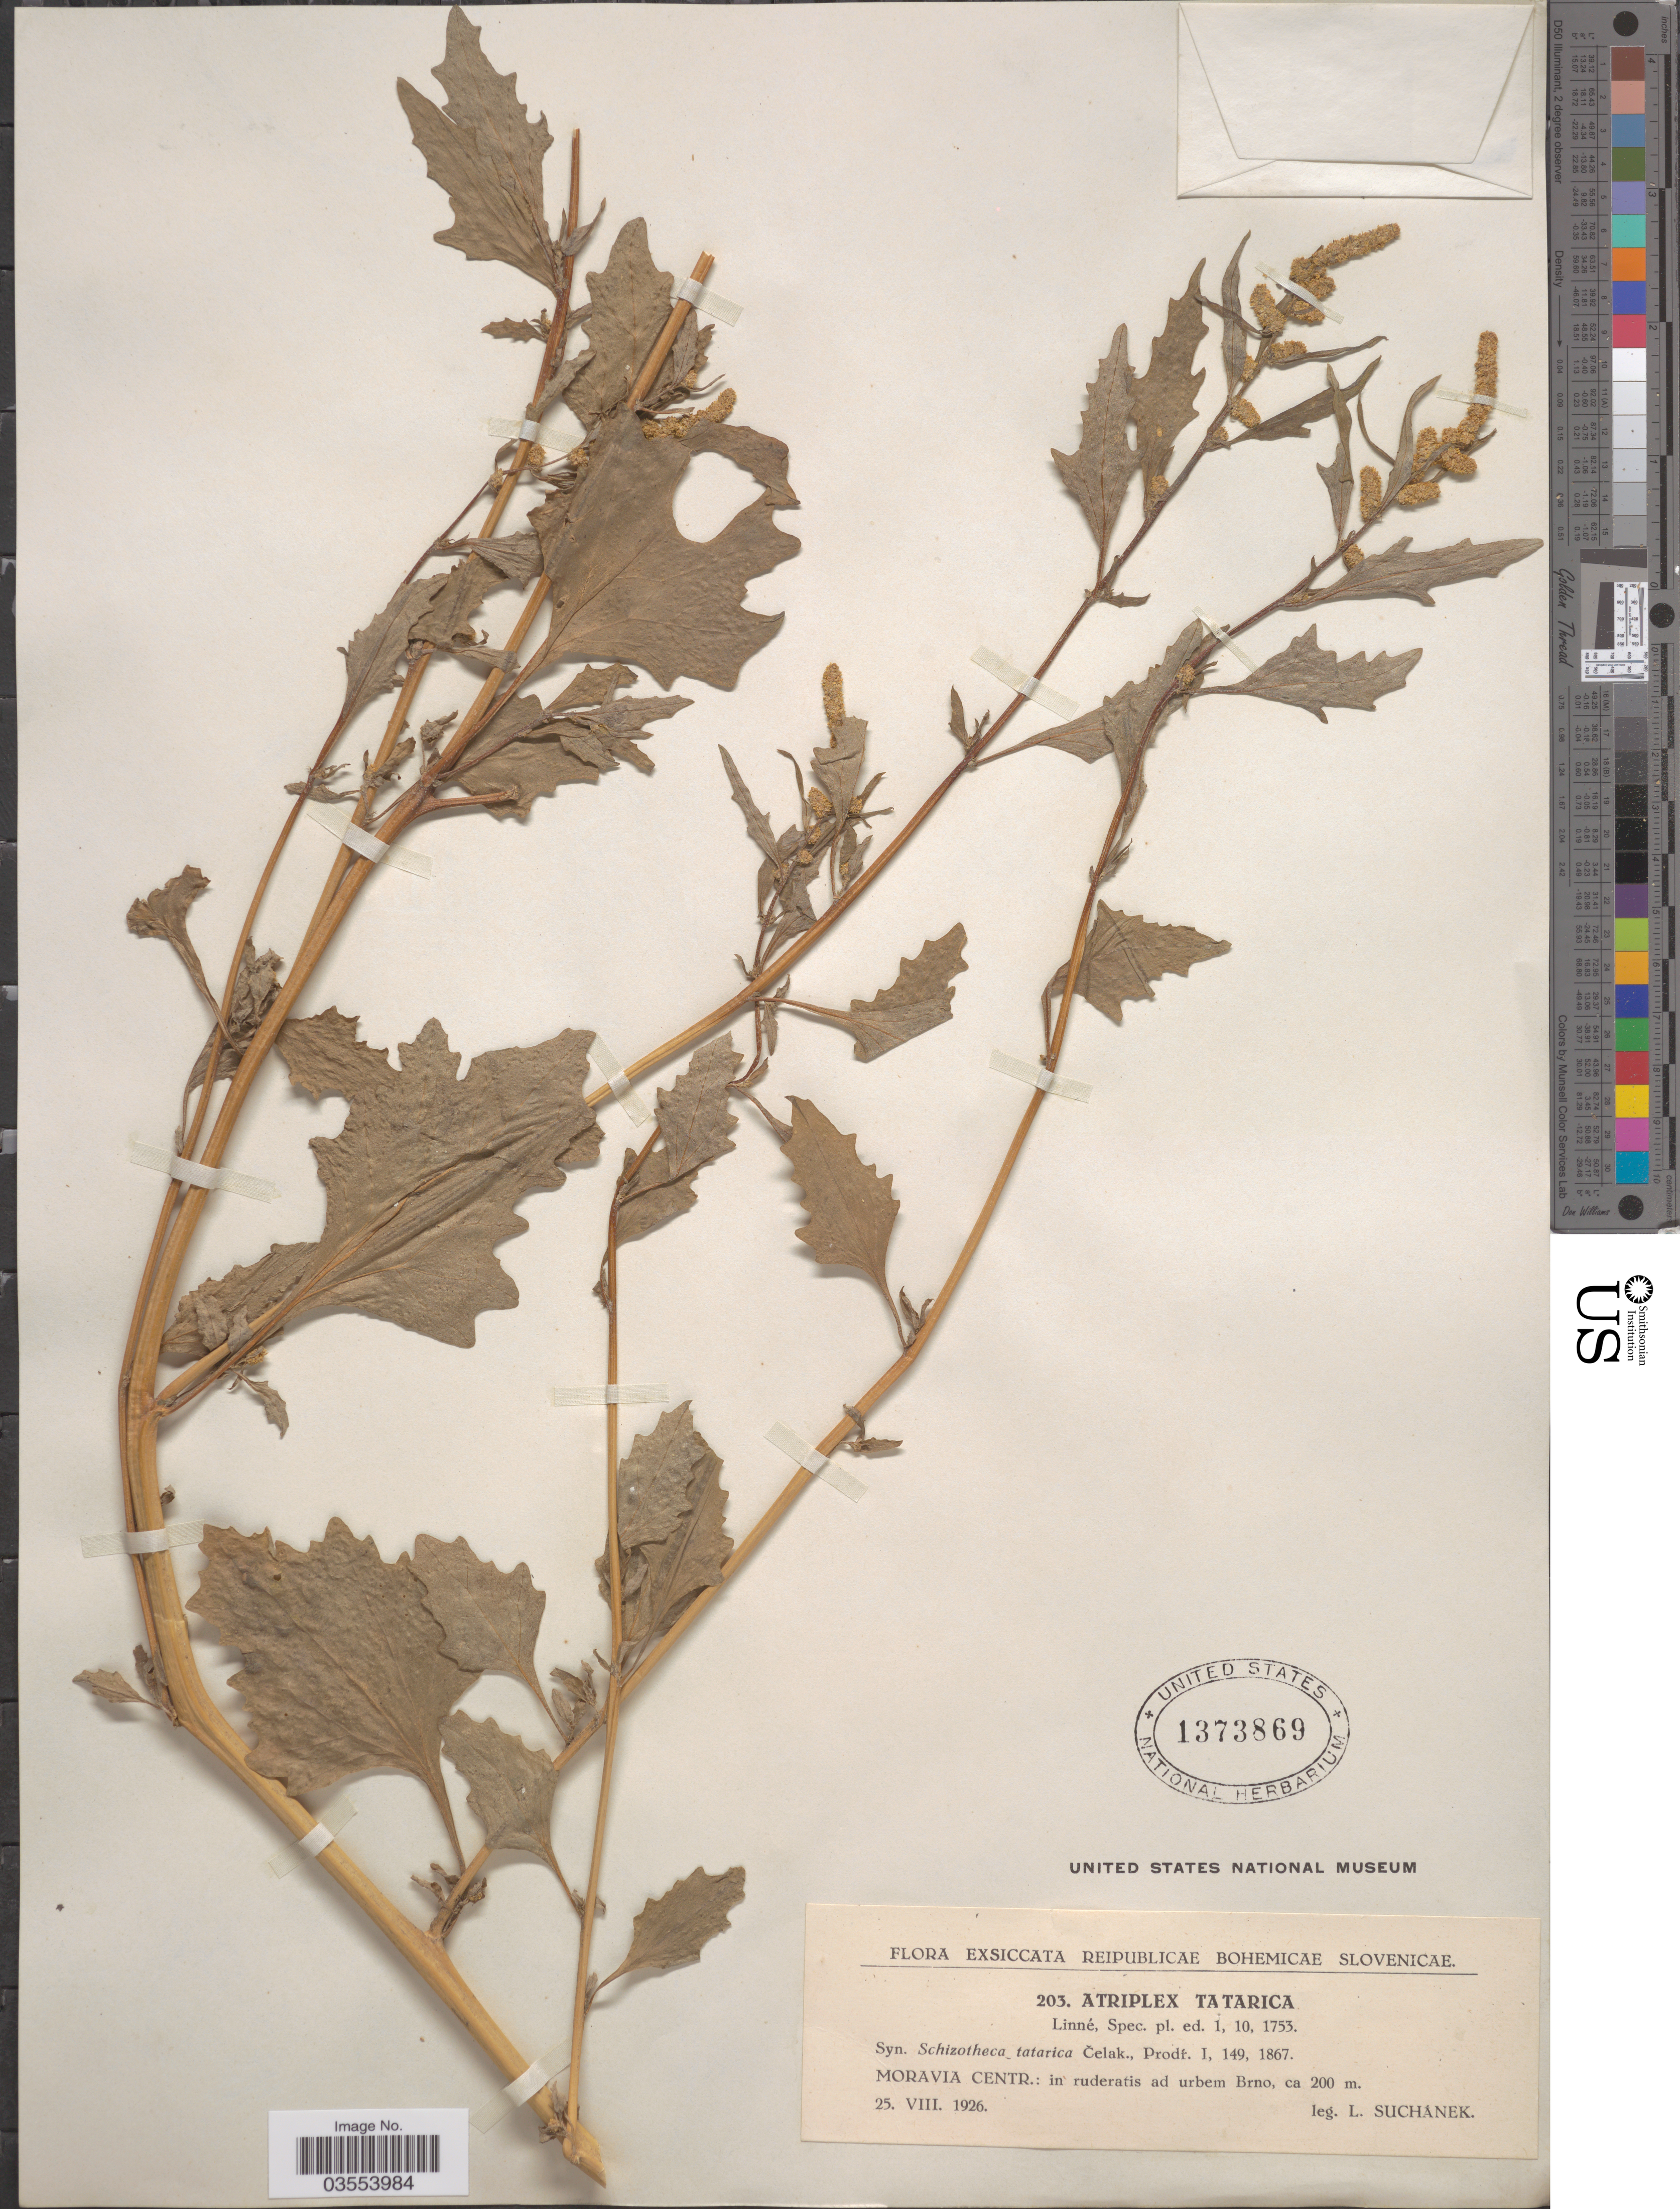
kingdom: Plantae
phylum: Tracheophyta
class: Magnoliopsida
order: Caryophyllales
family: Amaranthaceae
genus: Atriplex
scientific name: Atriplex tatarica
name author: L.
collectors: L. Suchánek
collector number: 203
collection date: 1926-08-25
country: Czechia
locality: Moravia Centr.: in ruderatis ad urbem Brno.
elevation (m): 200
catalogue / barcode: US 1373869